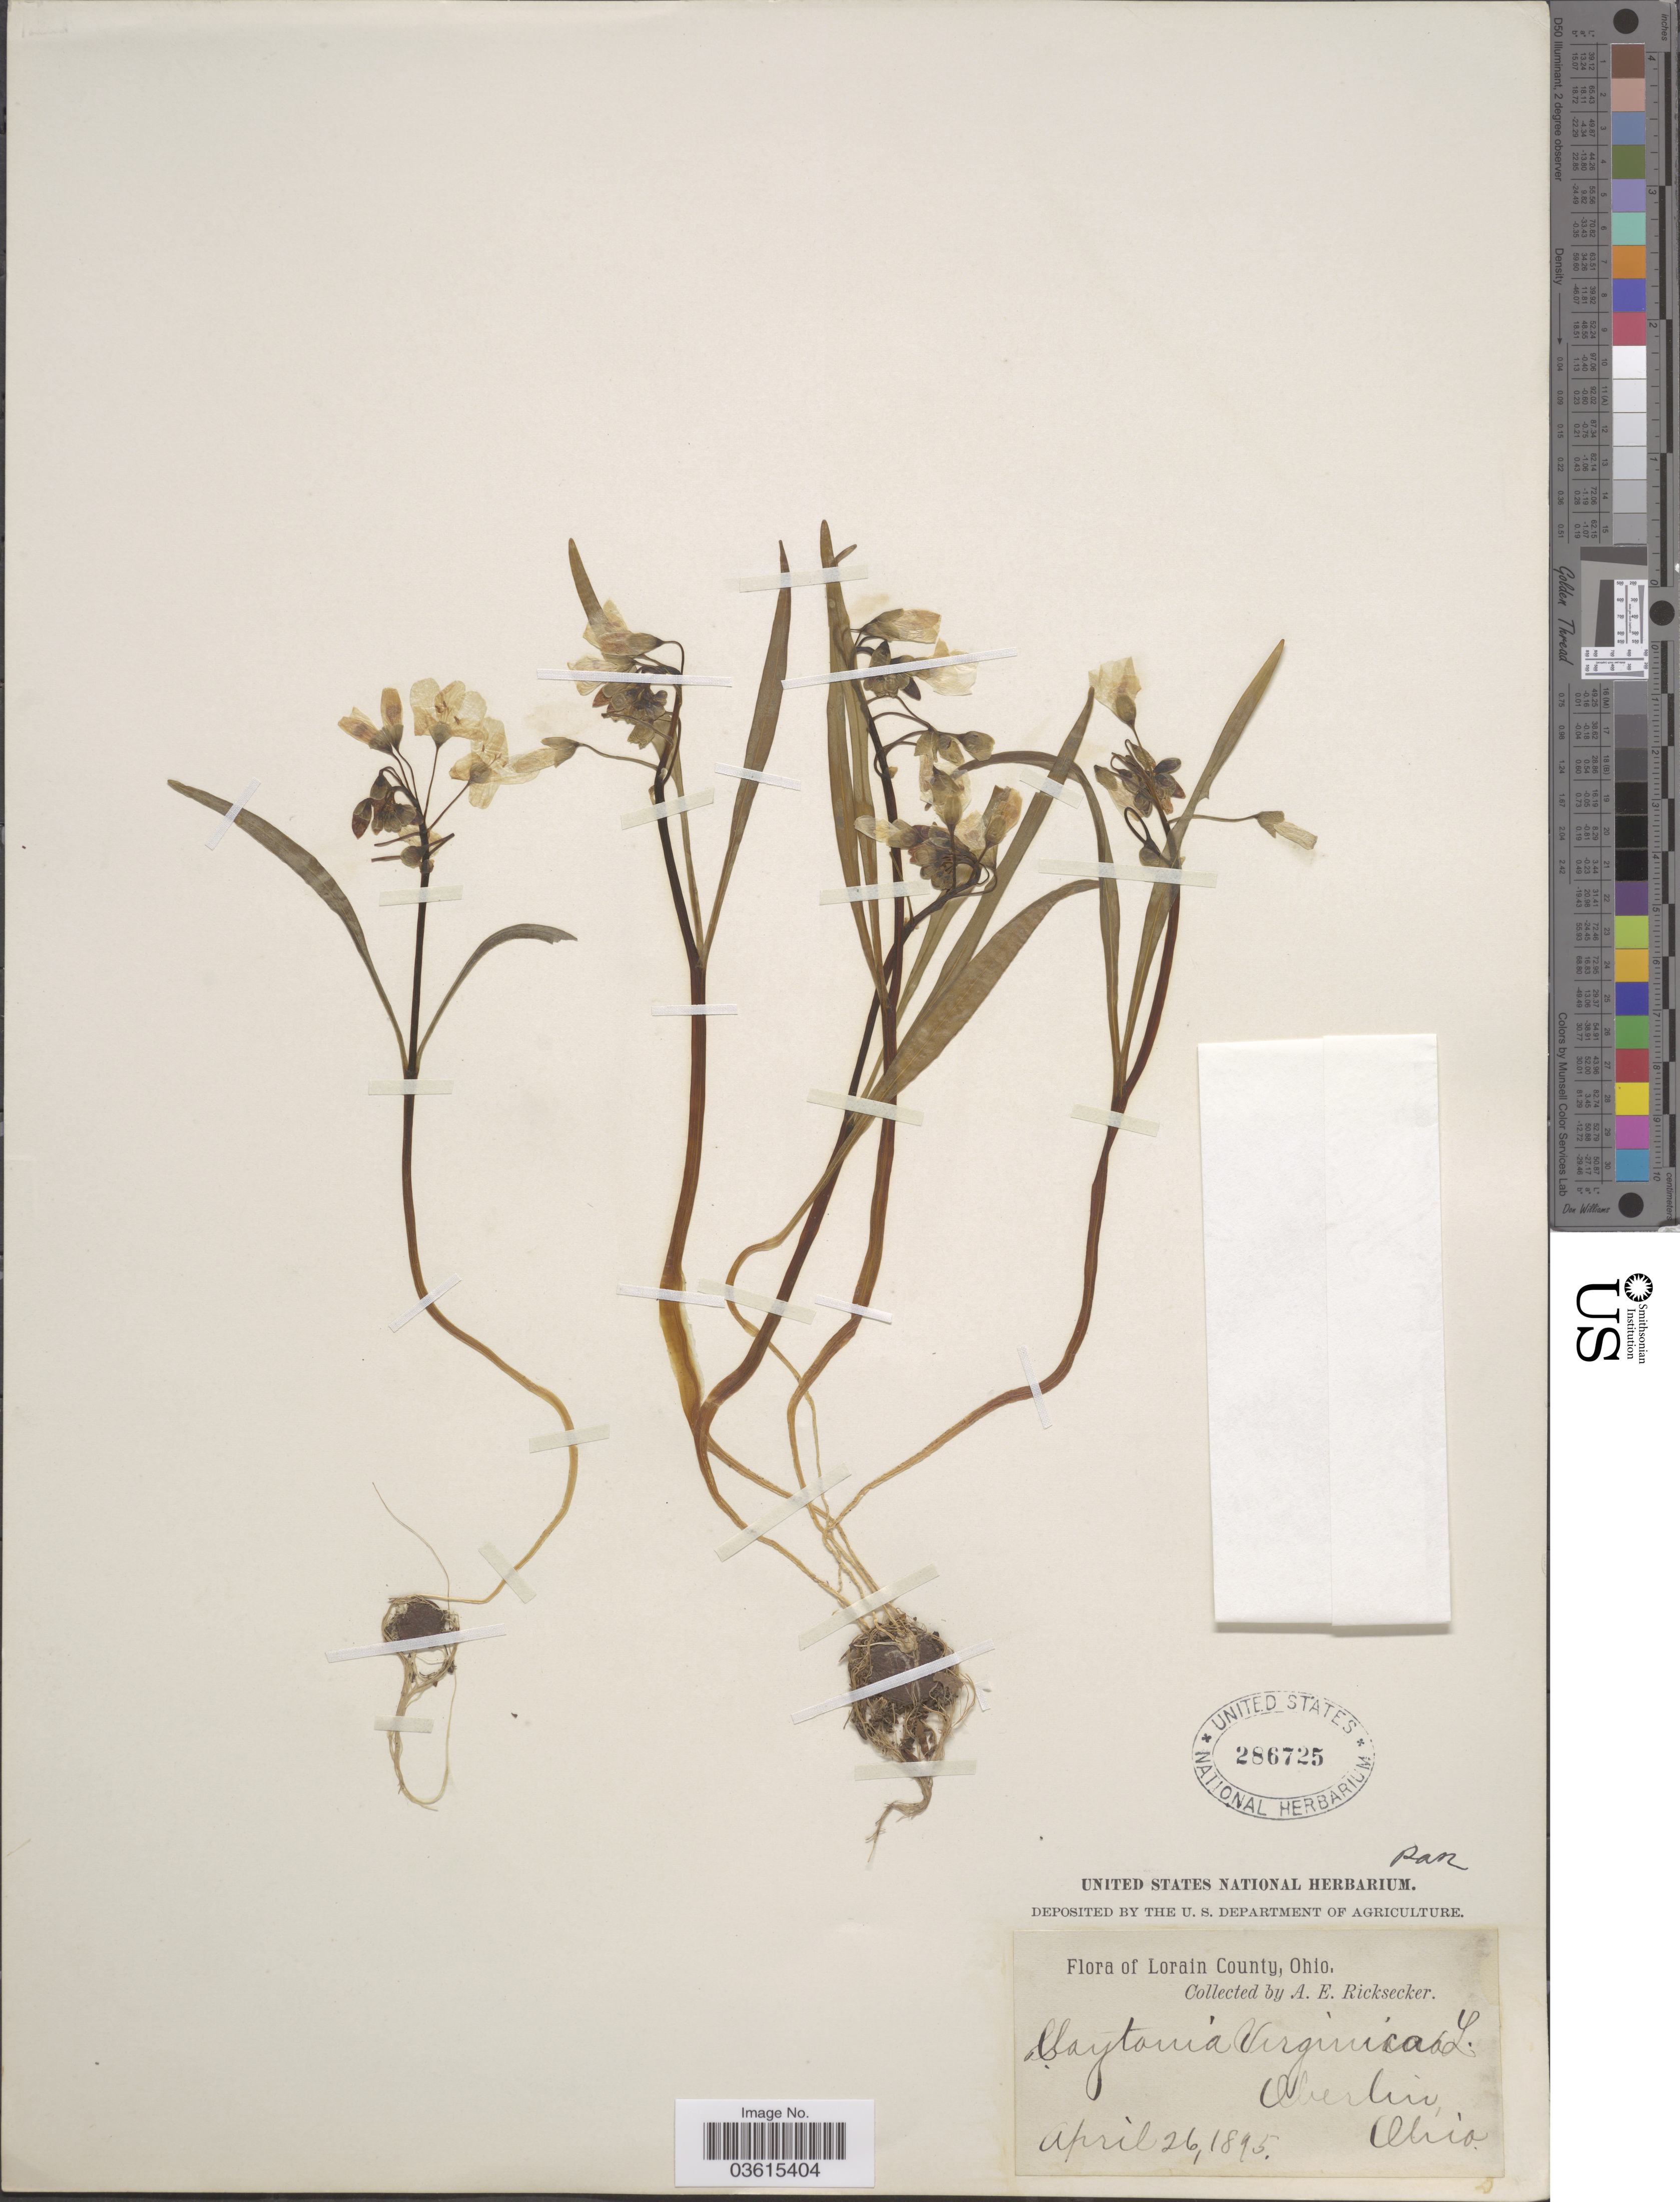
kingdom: Plantae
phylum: Tracheophyta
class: Magnoliopsida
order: Caryophyllales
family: Montiaceae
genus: Claytonia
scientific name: Claytonia virginica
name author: L.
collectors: A. E. Ricksecker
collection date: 1895-04-26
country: United States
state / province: Ohio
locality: Lorain County. Oberlin.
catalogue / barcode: US 286725